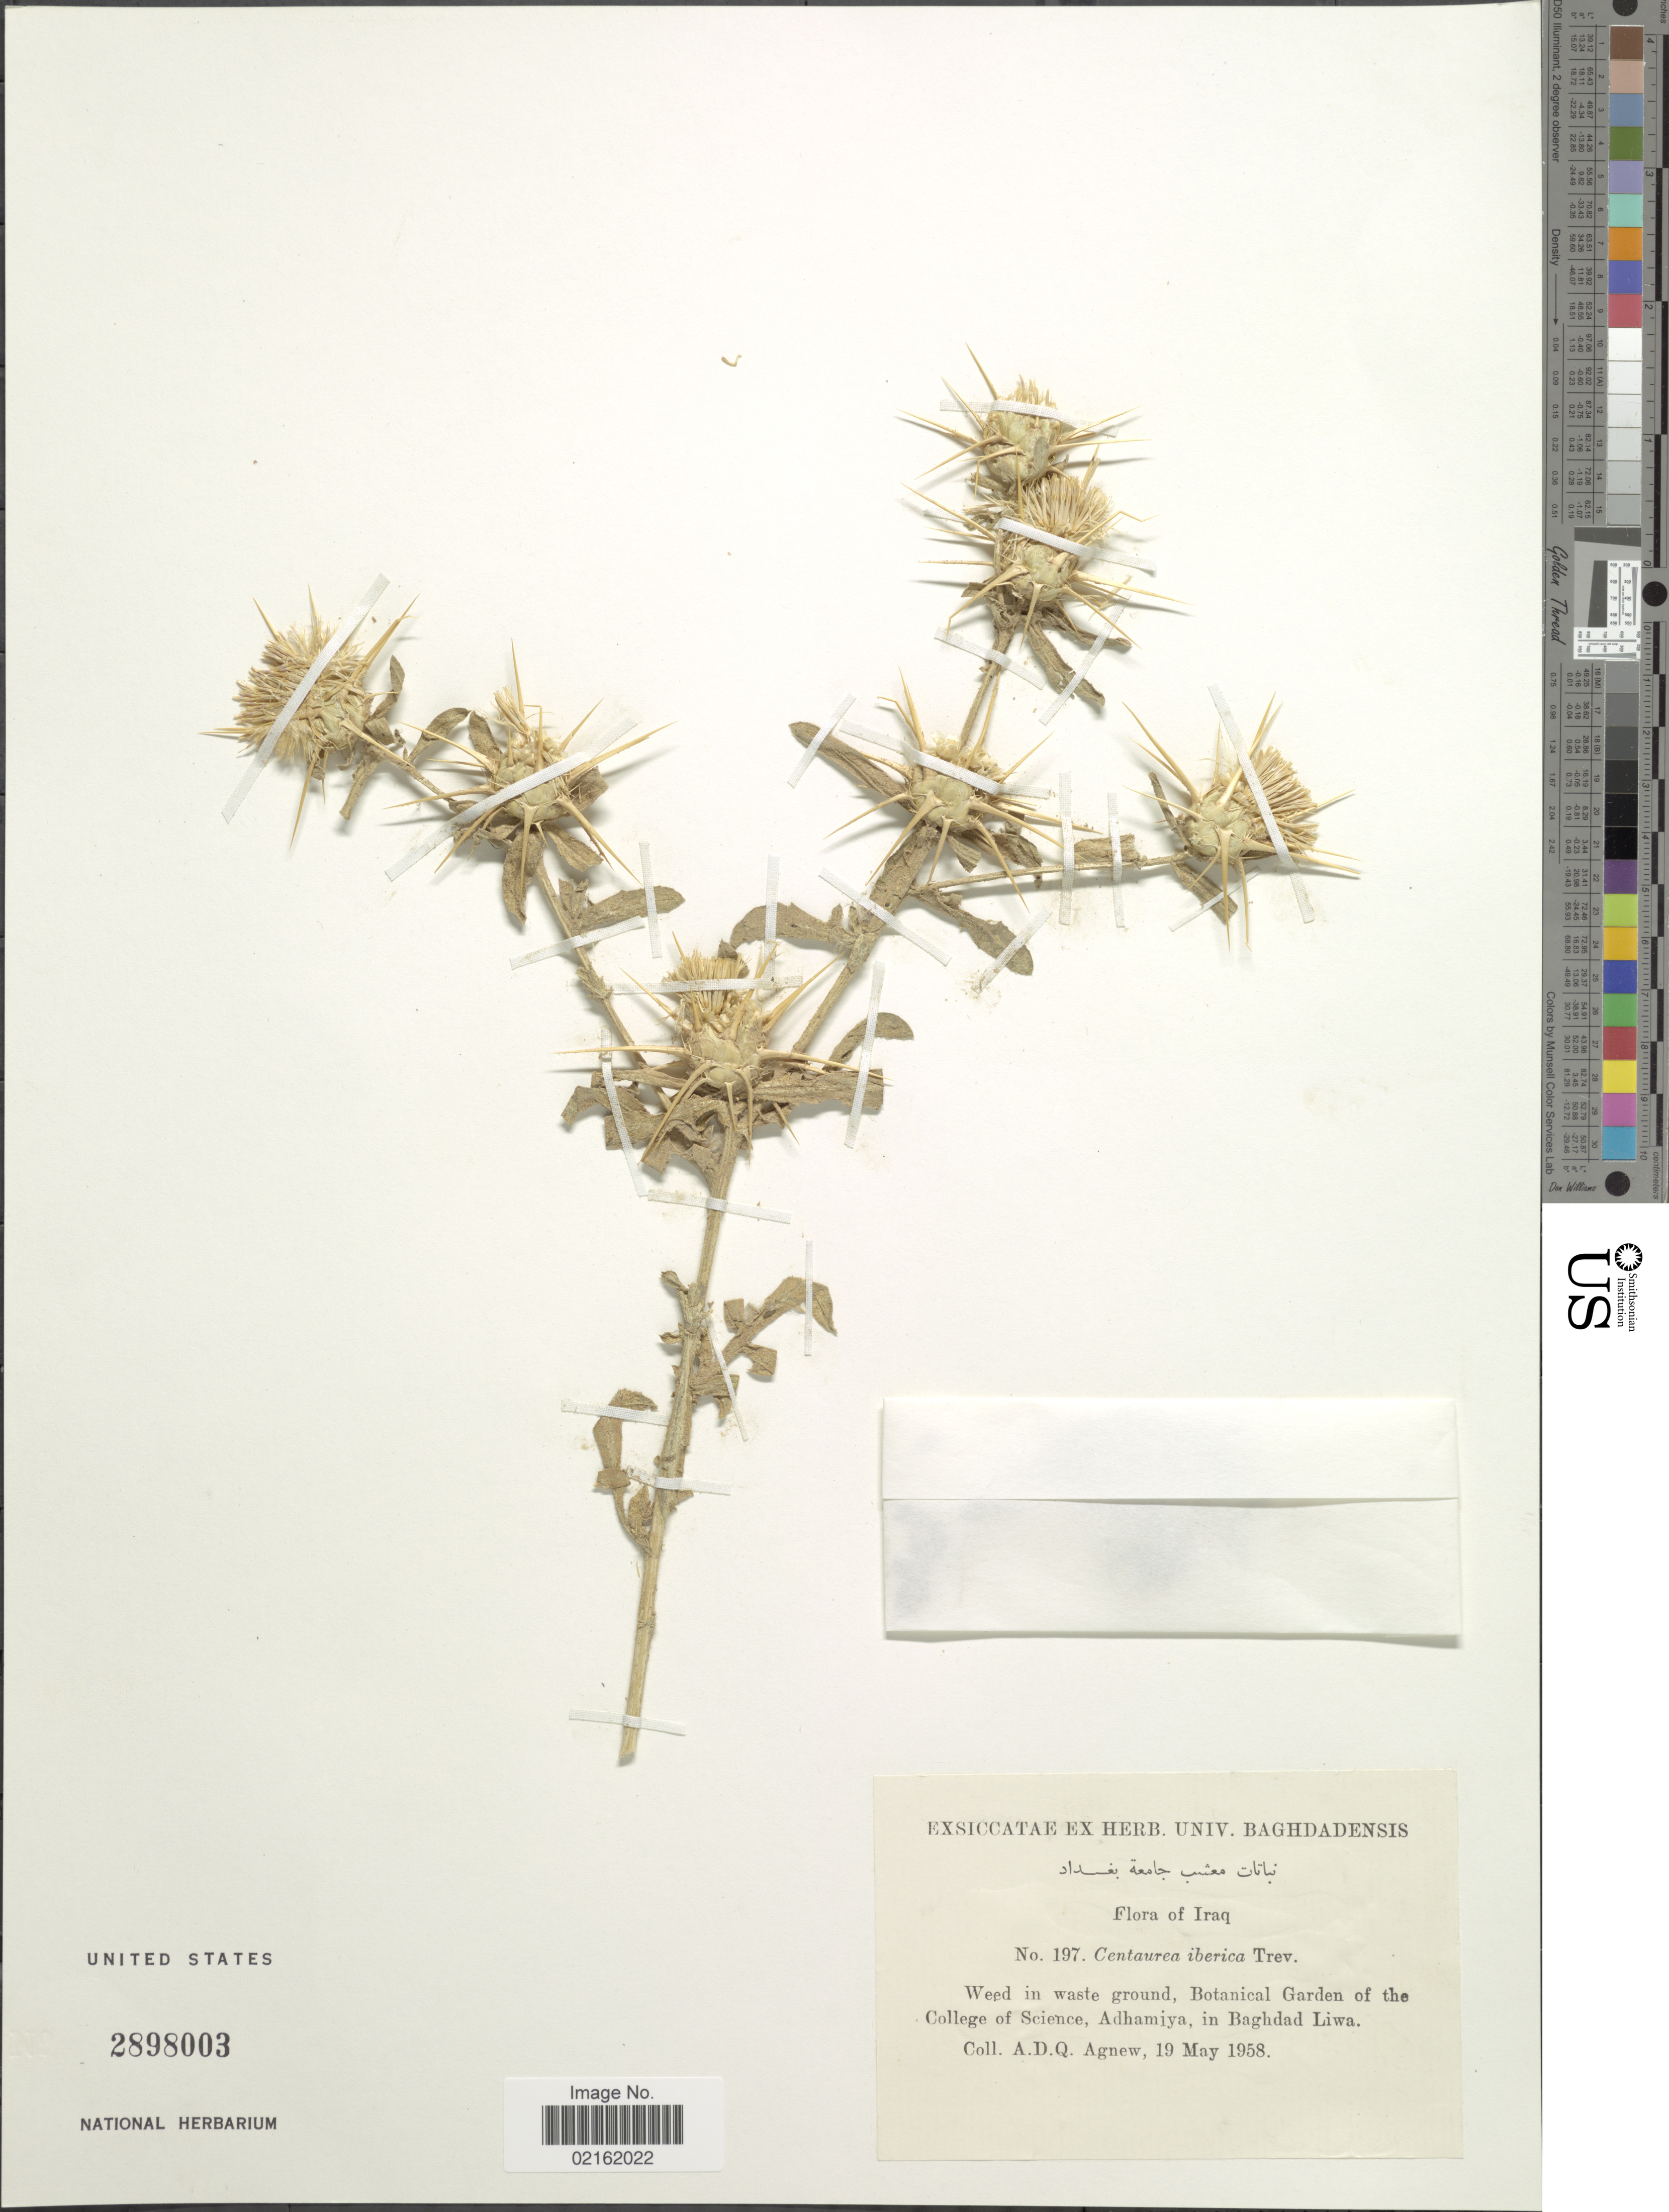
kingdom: Plantae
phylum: Tracheophyta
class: Magnoliopsida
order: Asterales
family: Asteraceae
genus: Centaurea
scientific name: Centaurea iberica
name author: Trevir. ex Spreng.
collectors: A. D. Agnew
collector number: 197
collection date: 1958-05-19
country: Iraq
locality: Botanical Garden of the College of Science, Adhamiya, in Bagdad Liwa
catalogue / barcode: US 2898003